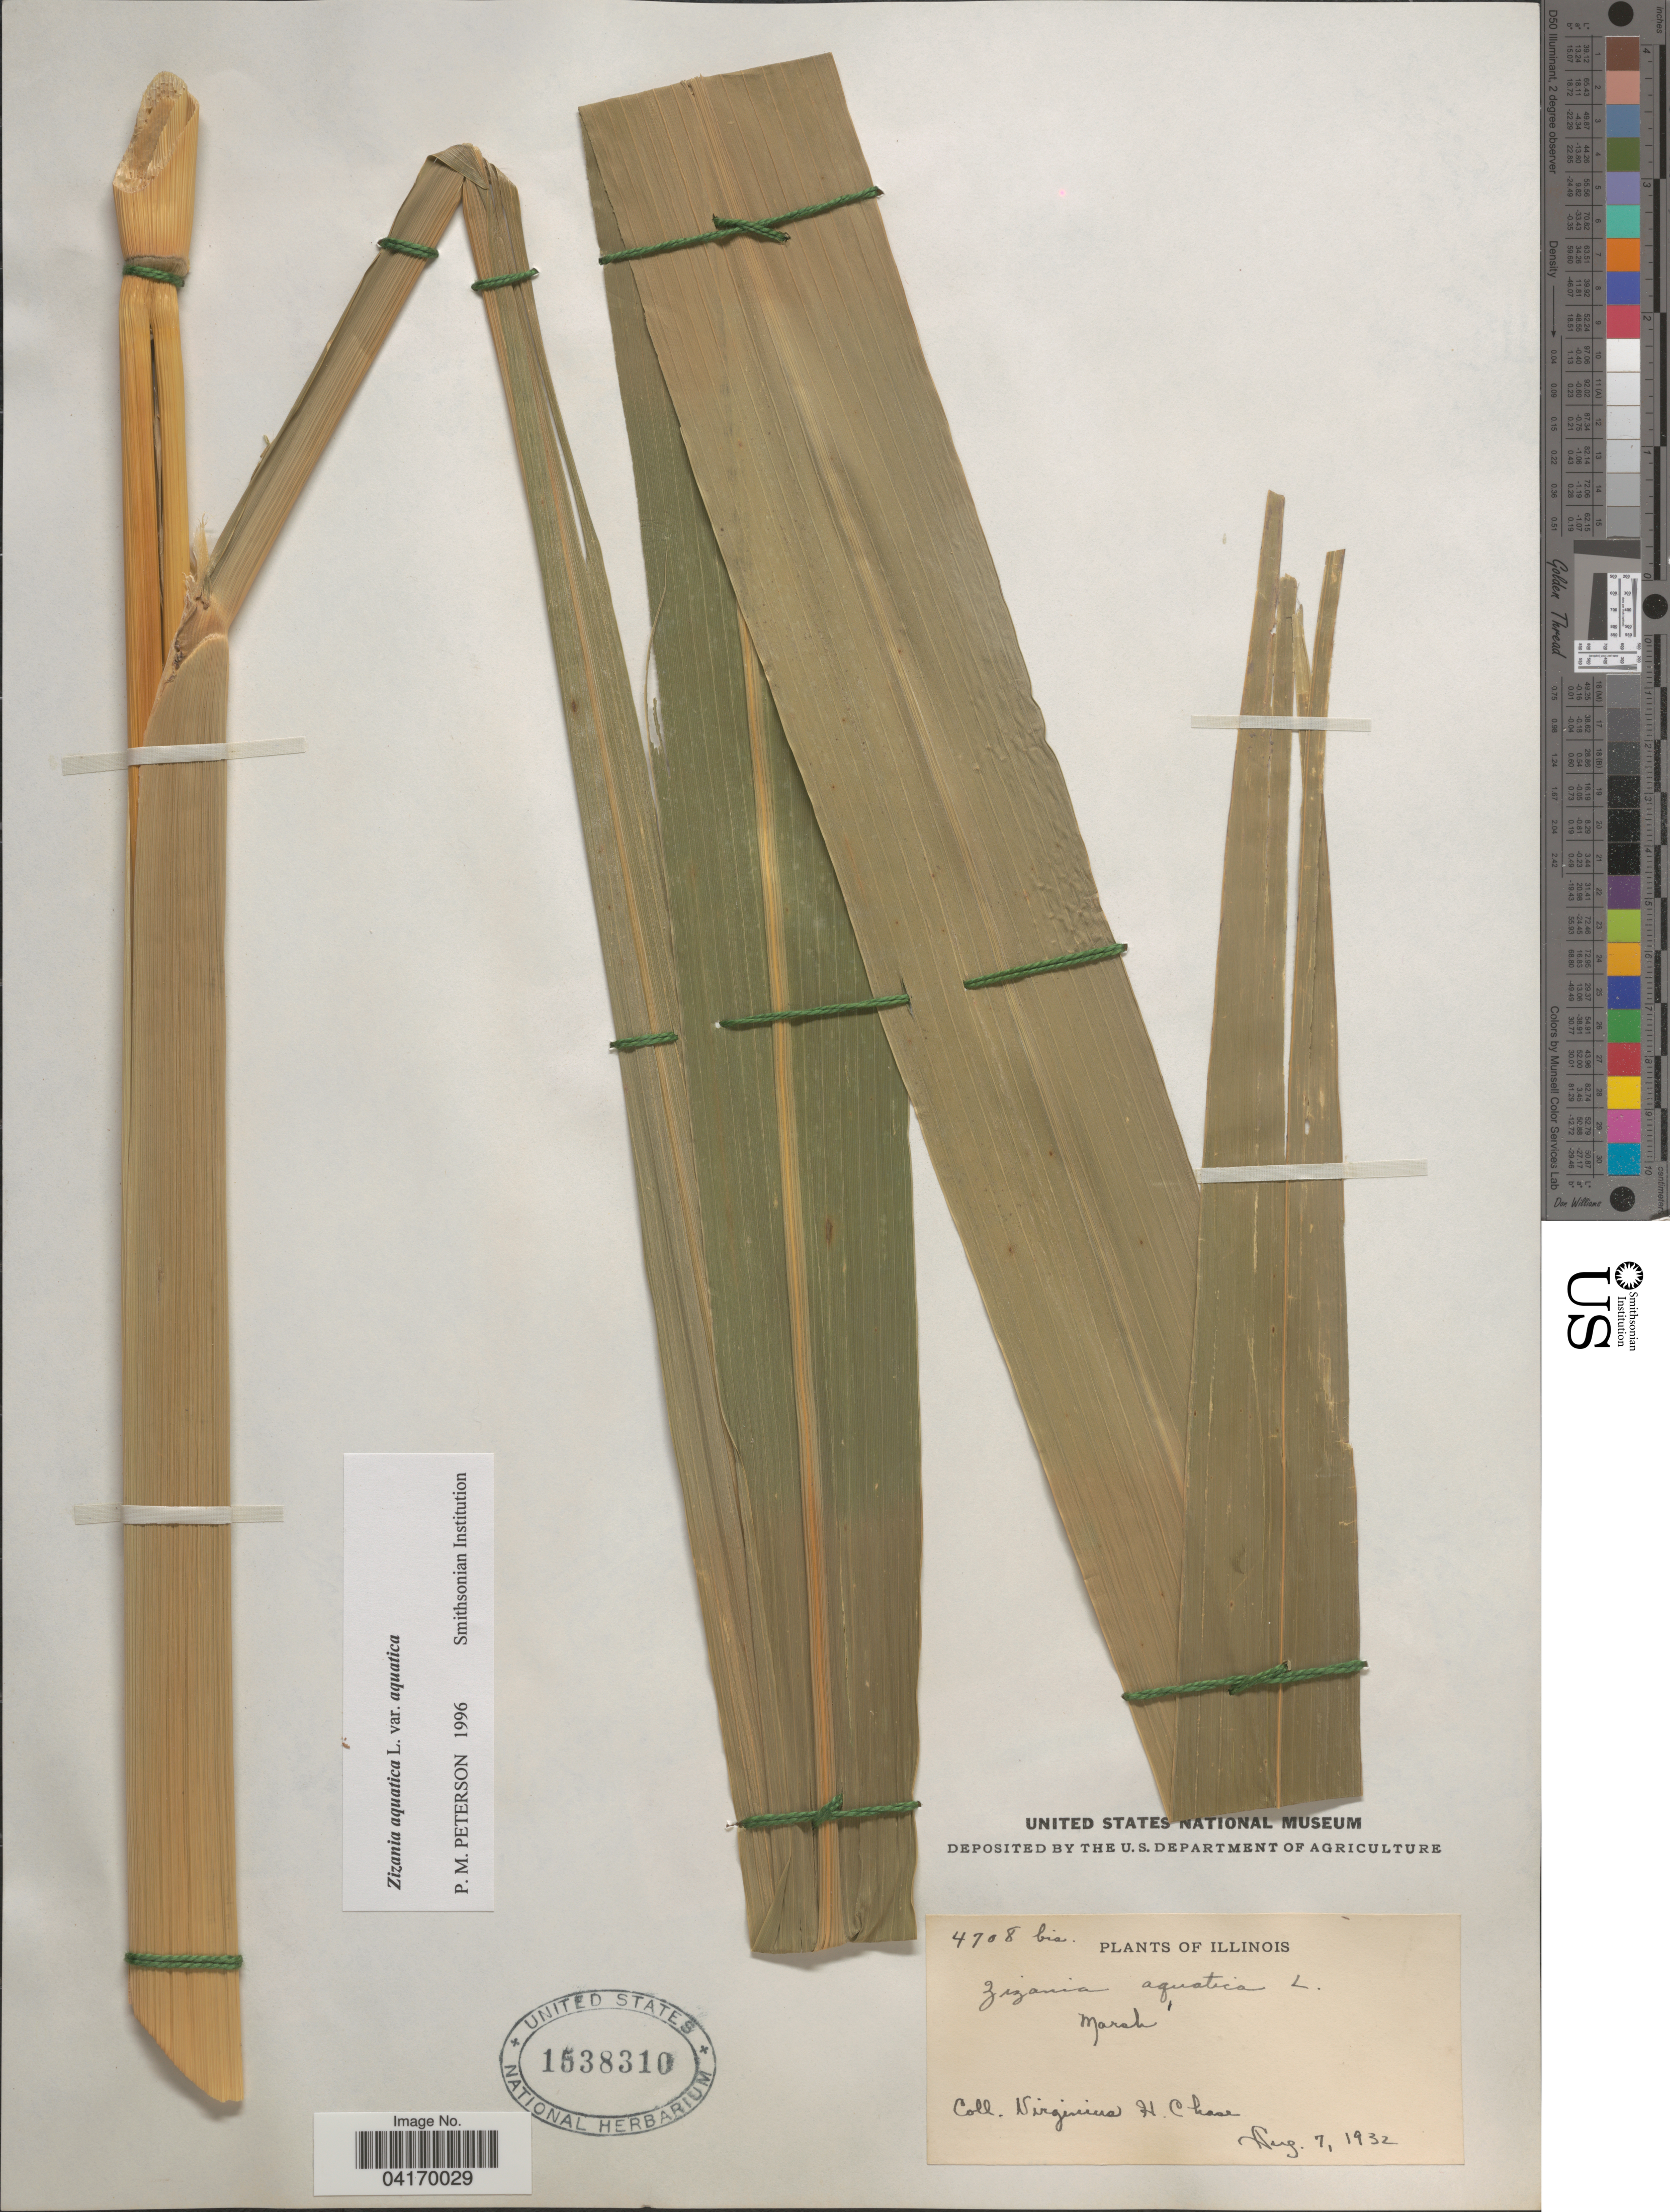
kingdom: Plantae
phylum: Tracheophyta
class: Liliopsida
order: Poales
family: Poaceae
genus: Zizania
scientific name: Zizania aquatica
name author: L.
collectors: V. H. Chase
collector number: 4708bis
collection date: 1932-08-07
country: United States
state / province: Illinois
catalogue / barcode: US 1538310